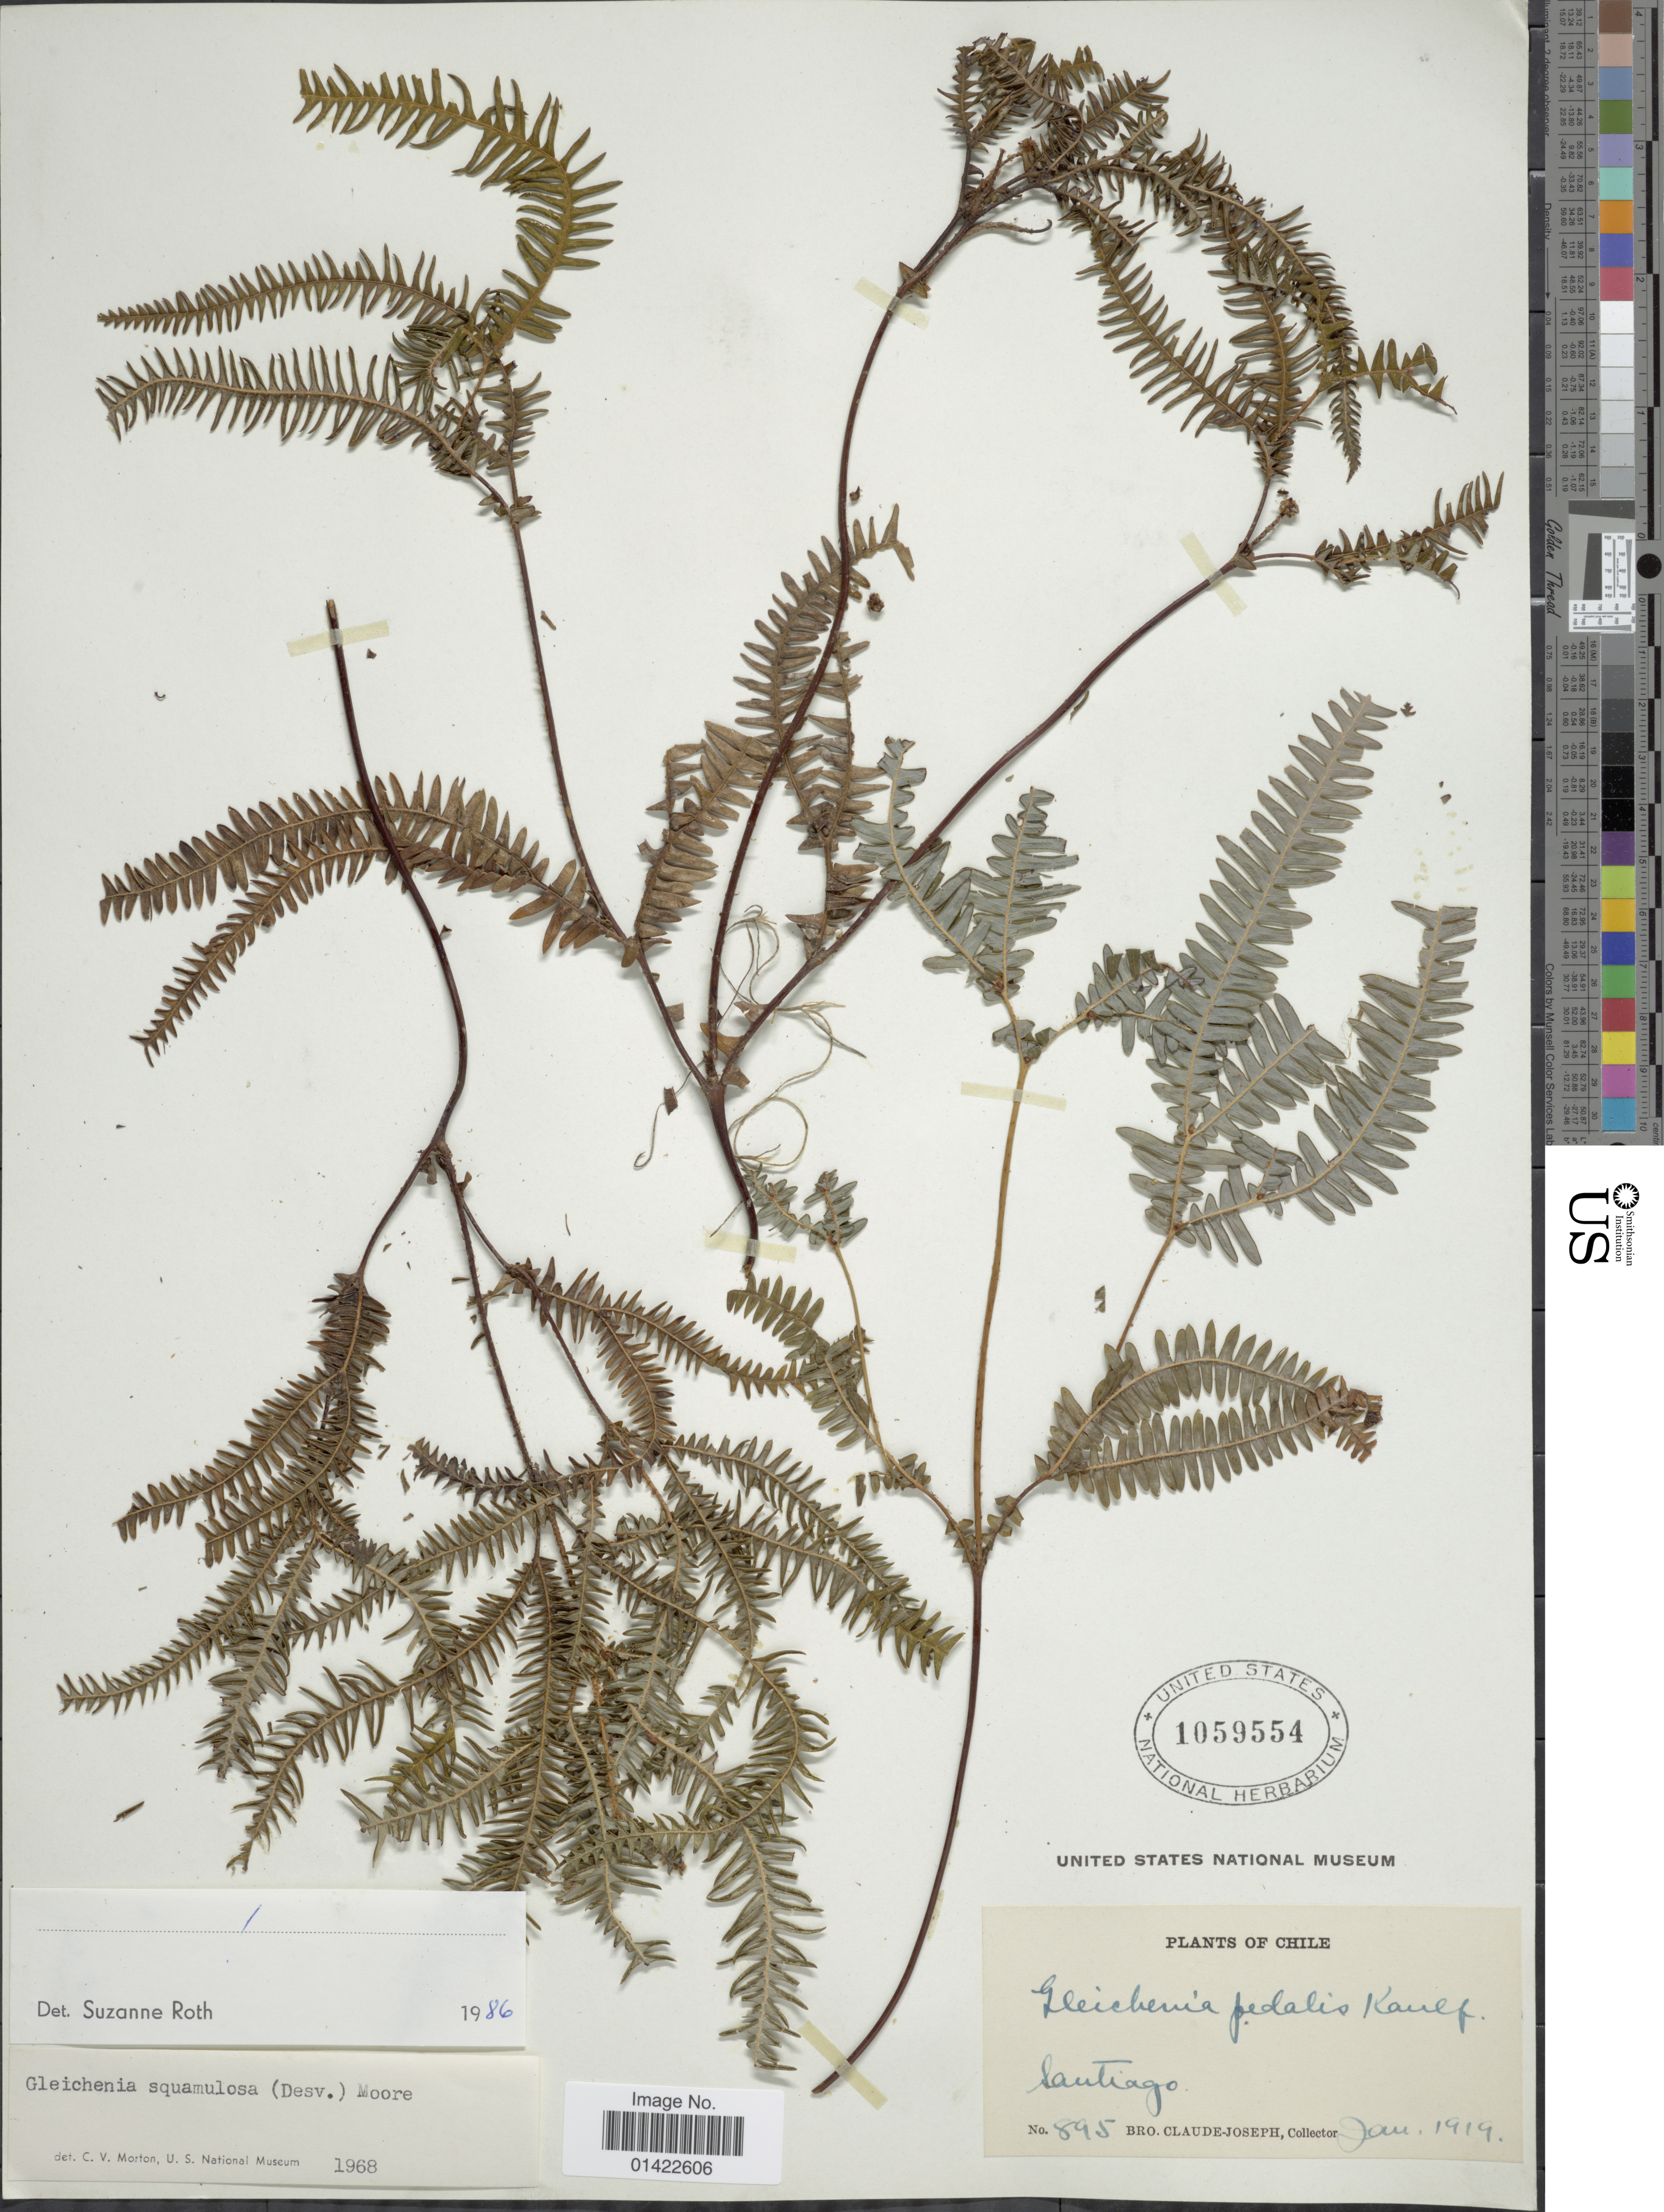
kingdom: Plantae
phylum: Tracheophyta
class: Polypodiopsida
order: Gleicheniales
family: Gleicheniaceae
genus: Sticherus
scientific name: Sticherus squamulosus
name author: (Desv.) Nakai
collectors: Bro. Claude-Joseph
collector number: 895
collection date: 1919-01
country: Chile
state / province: Región Metropolitana (RM)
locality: Santiago.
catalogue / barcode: US 1059554